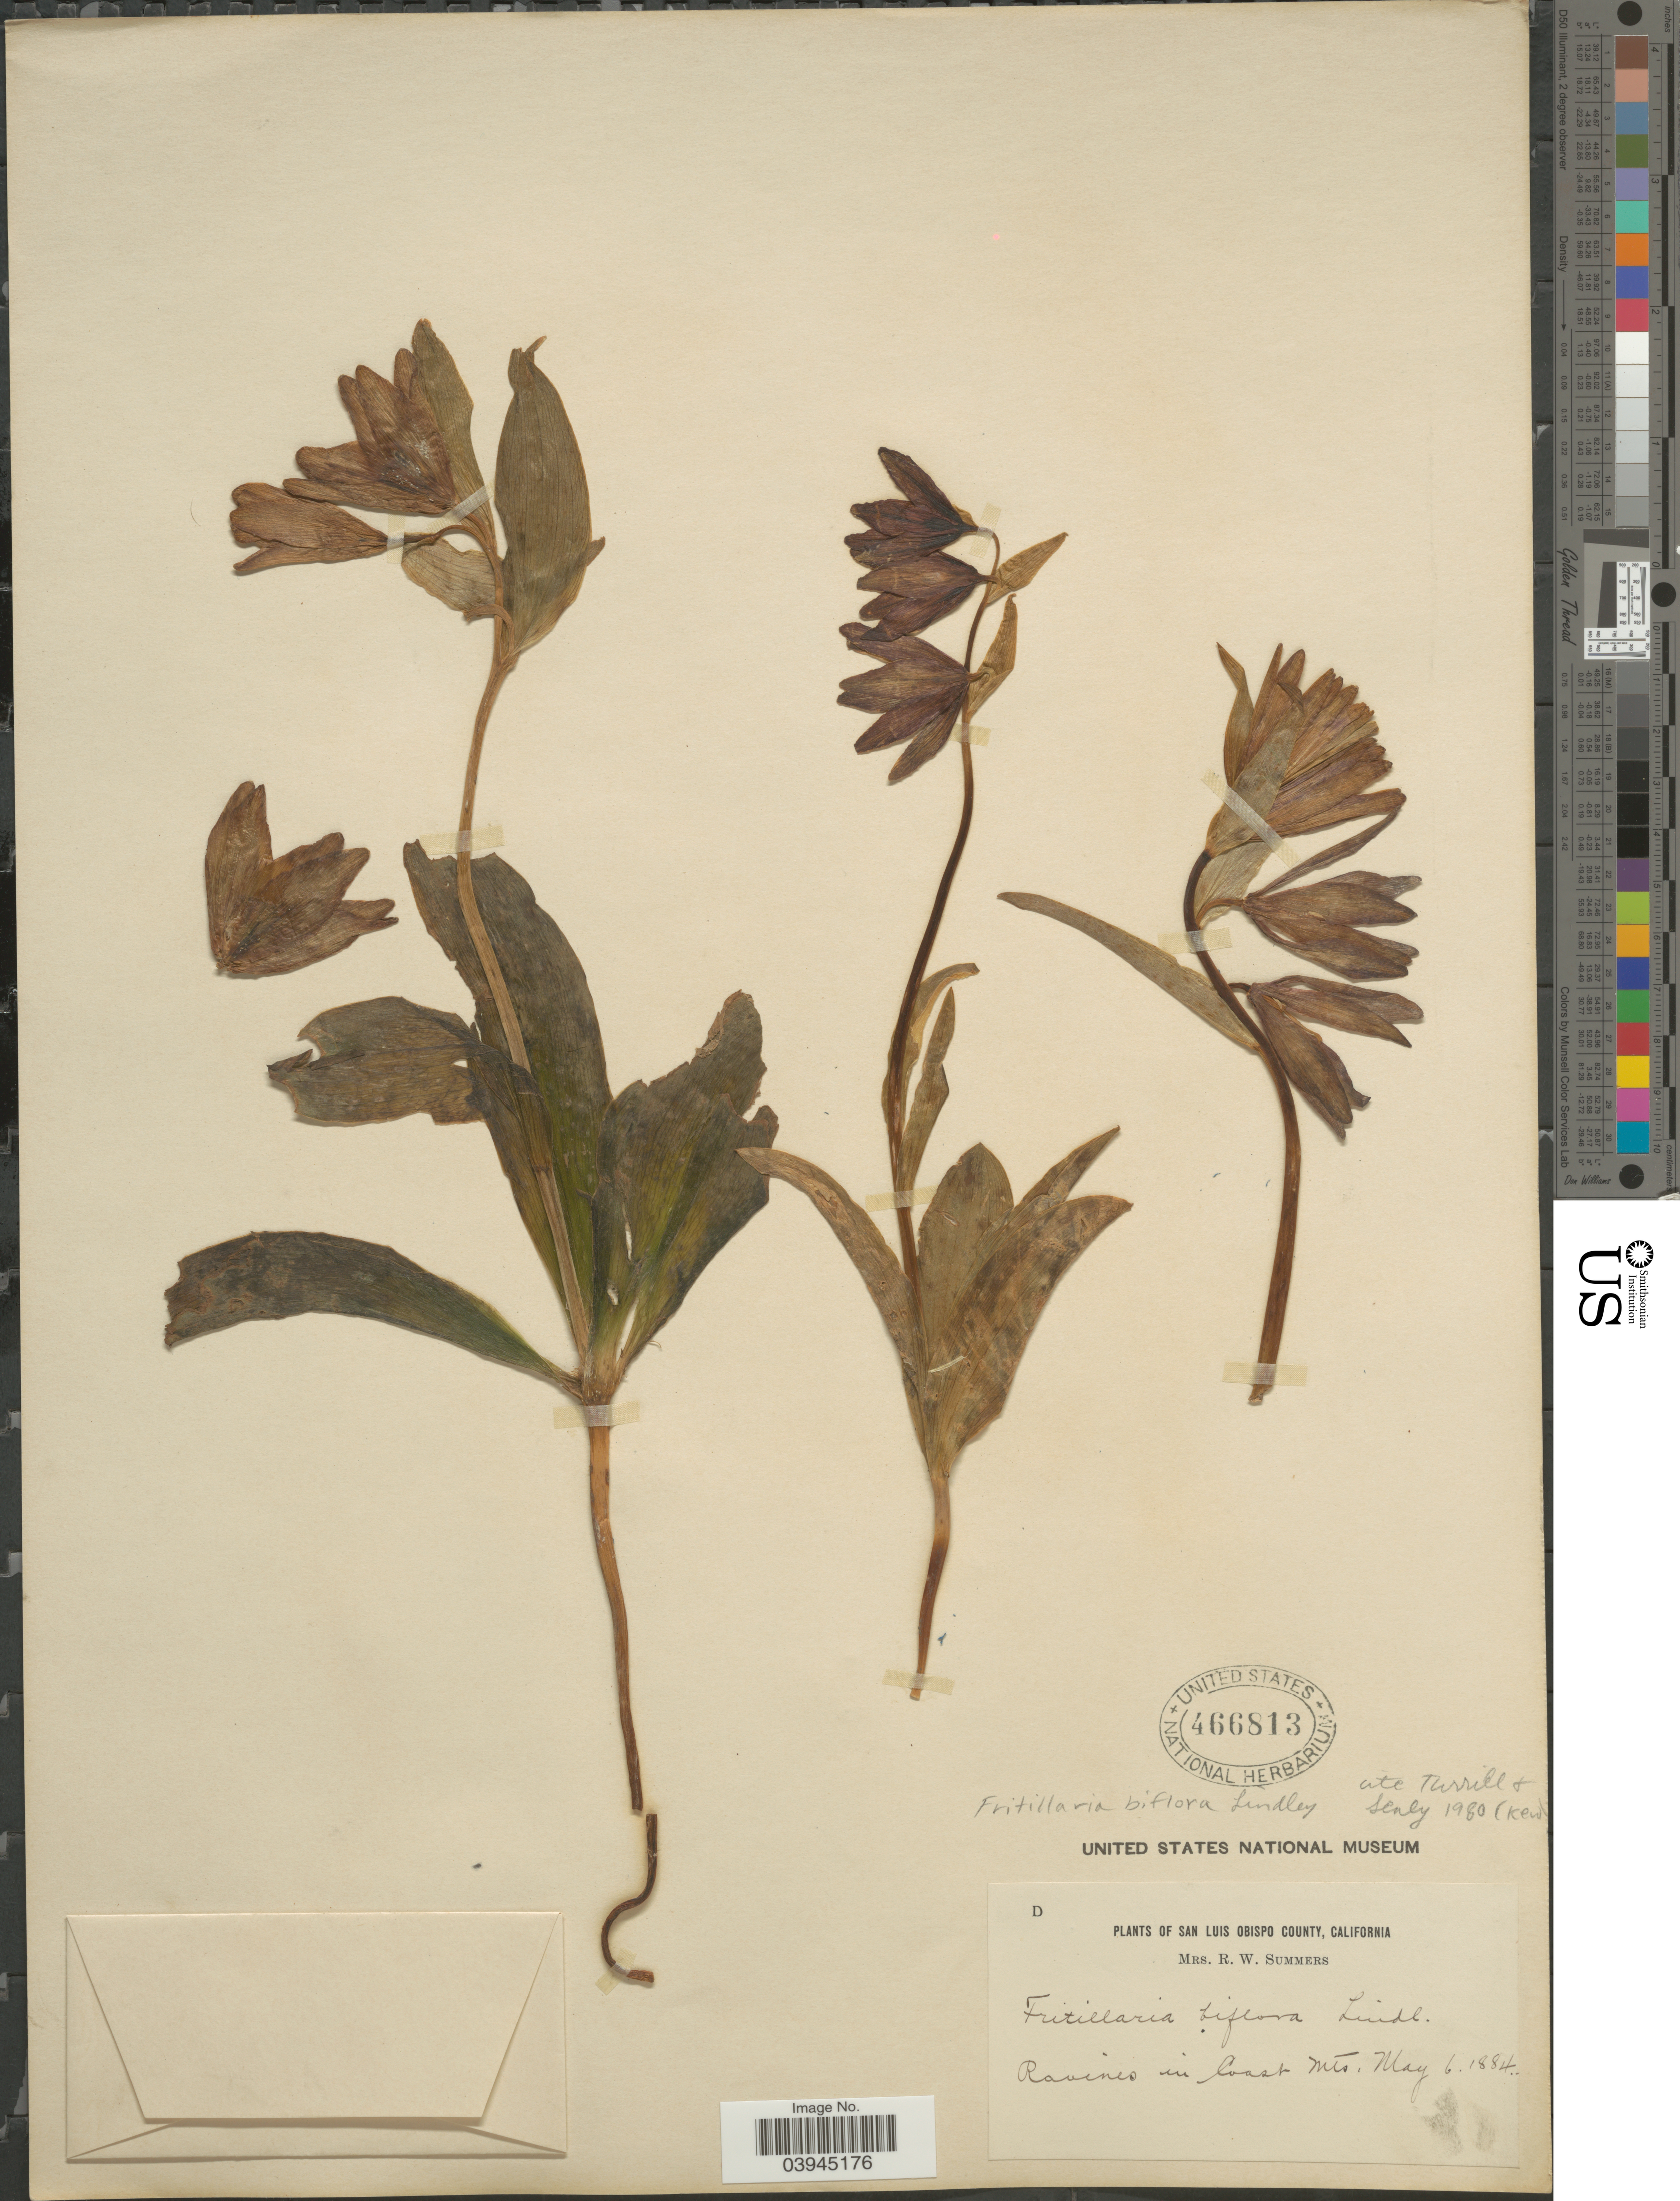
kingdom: Plantae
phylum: Tracheophyta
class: Liliopsida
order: Liliales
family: Liliaceae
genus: Fritillaria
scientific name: Fritillaria biflora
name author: Lindl.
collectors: R. Summers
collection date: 1884-05-06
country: United States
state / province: California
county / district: San Luis Obispo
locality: San Luis Obispo County. Ravines in Coast Mts.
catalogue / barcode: US 466813